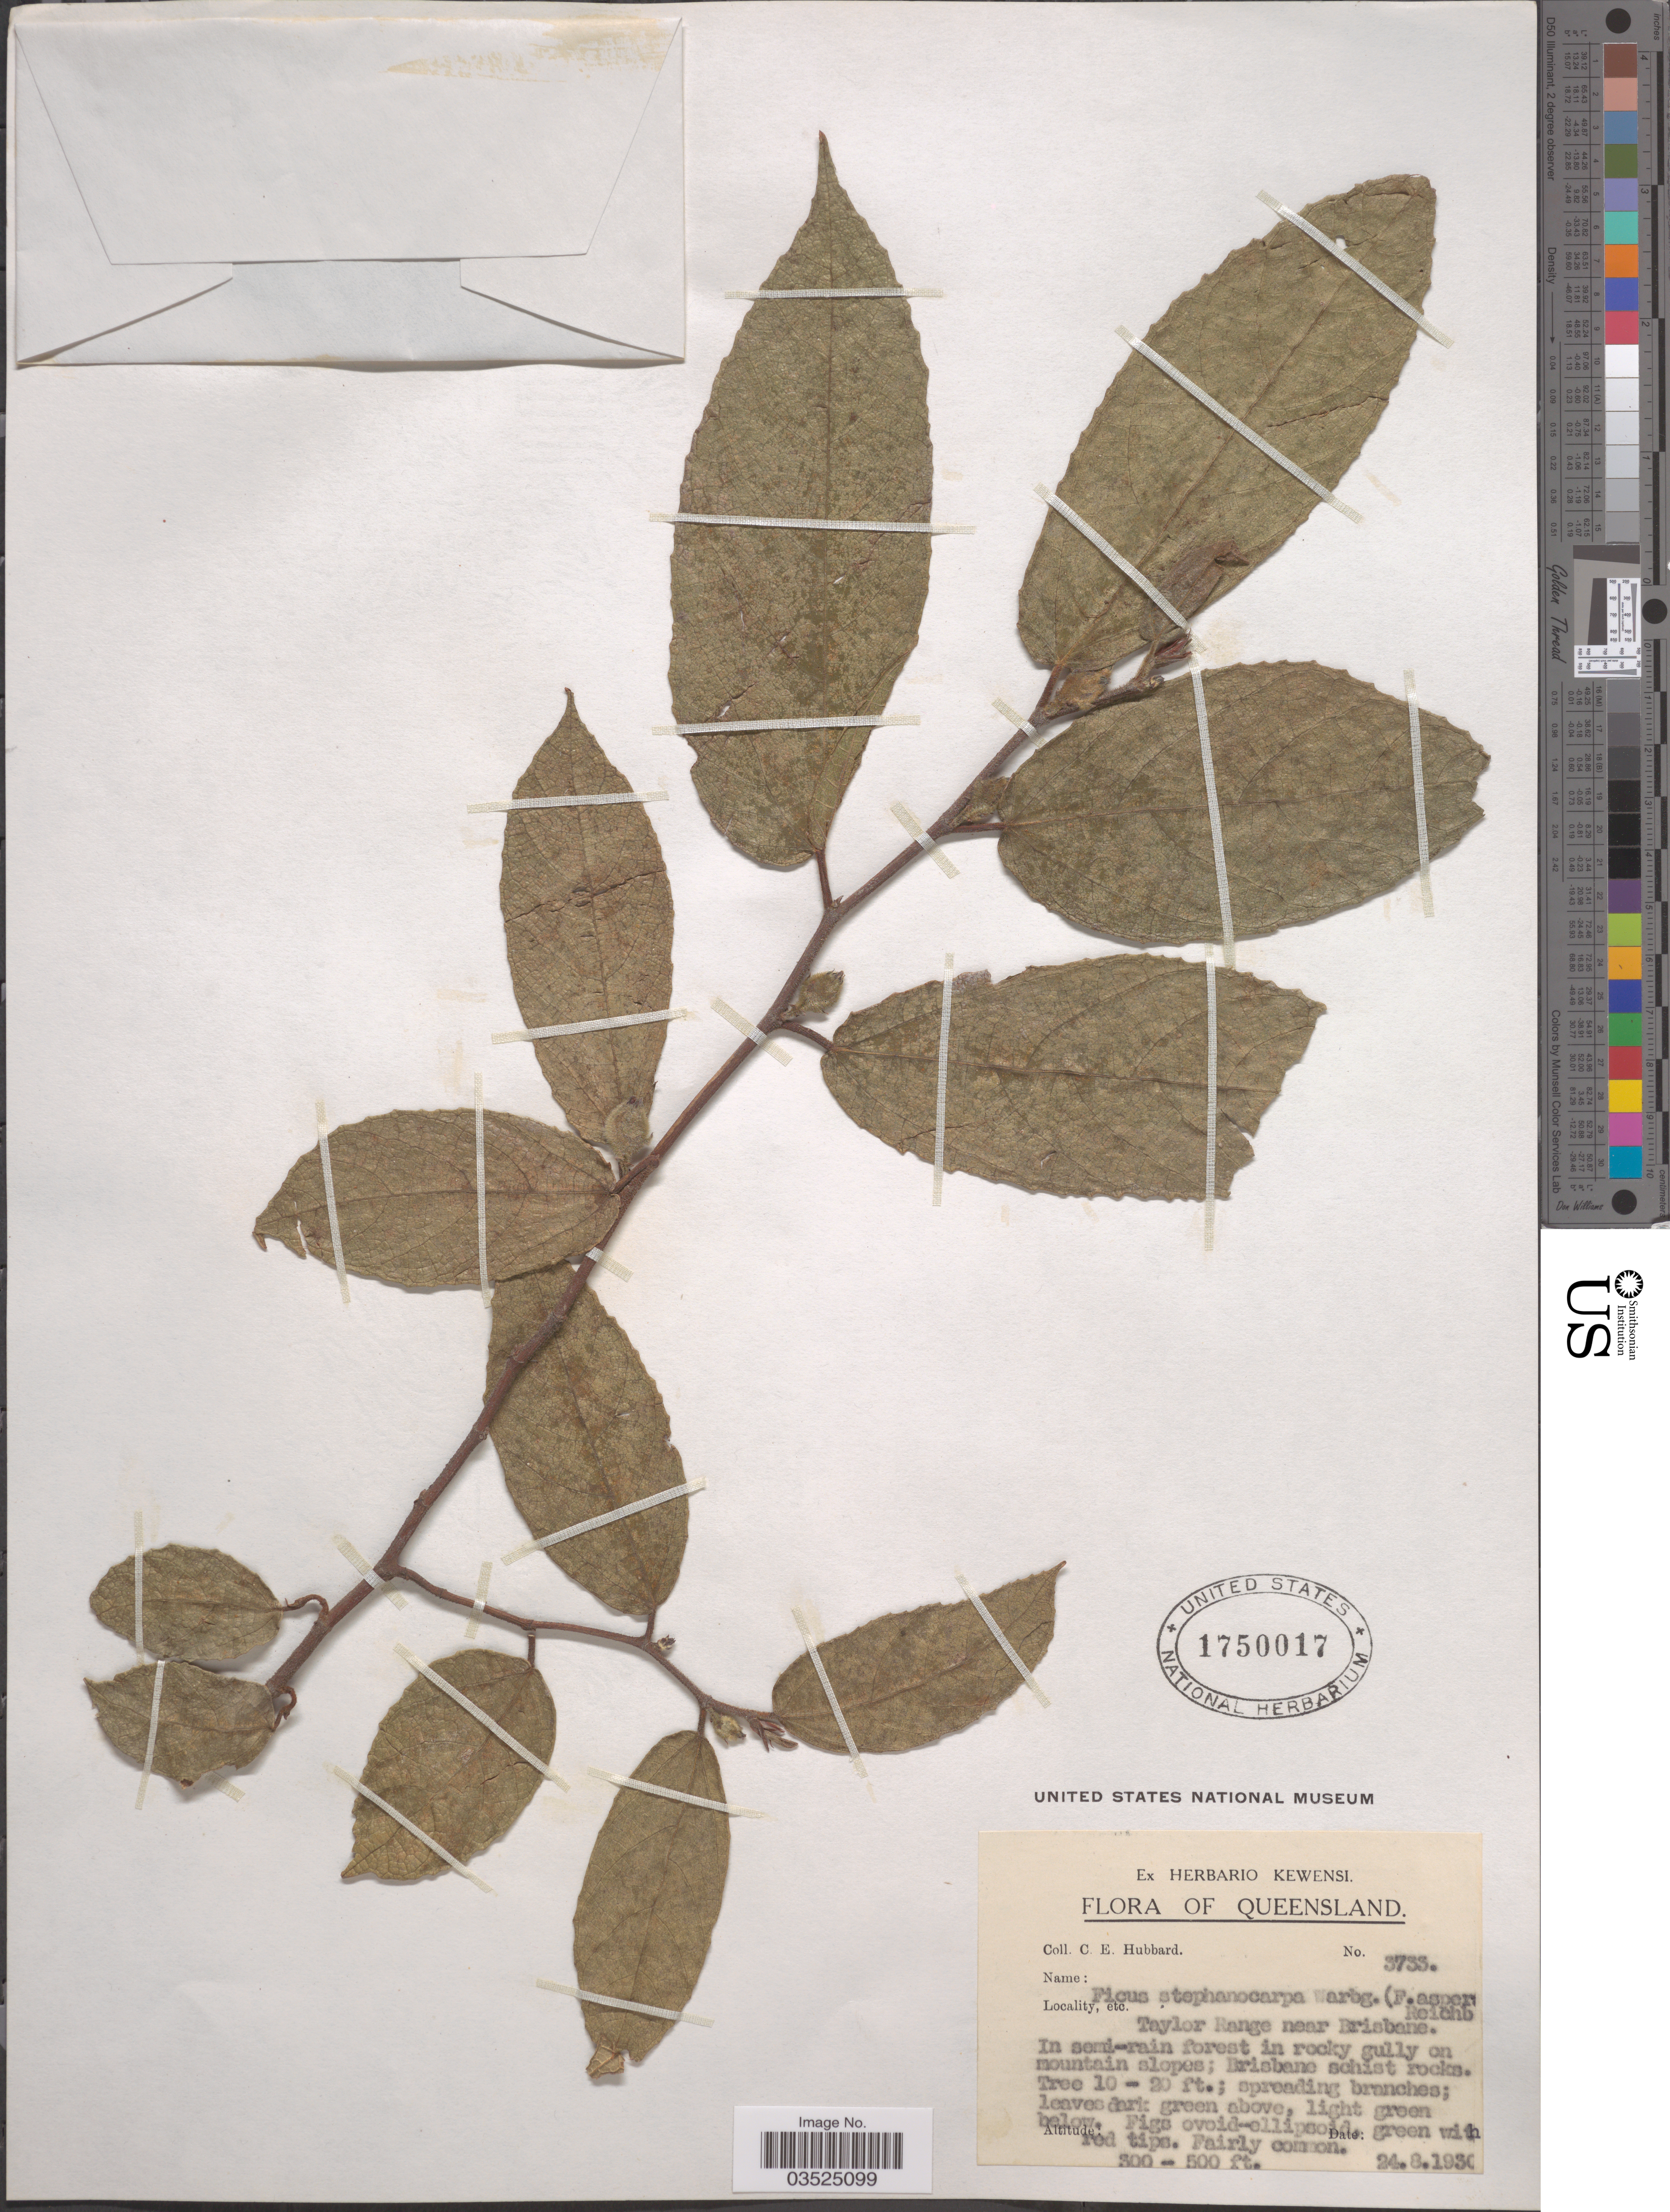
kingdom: Plantae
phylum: Tracheophyta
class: Magnoliopsida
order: Rosales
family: Moraceae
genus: Ficus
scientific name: Ficus stephanocarpa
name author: Warb.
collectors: C. E. Hubbard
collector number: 3733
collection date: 1930-08-24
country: Australia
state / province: Queensland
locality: Taylor Range near Brisbane. In semi-rain forest in rocky gully on mountain slopes; Brisbane schist rocks.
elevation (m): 91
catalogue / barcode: US 1750017